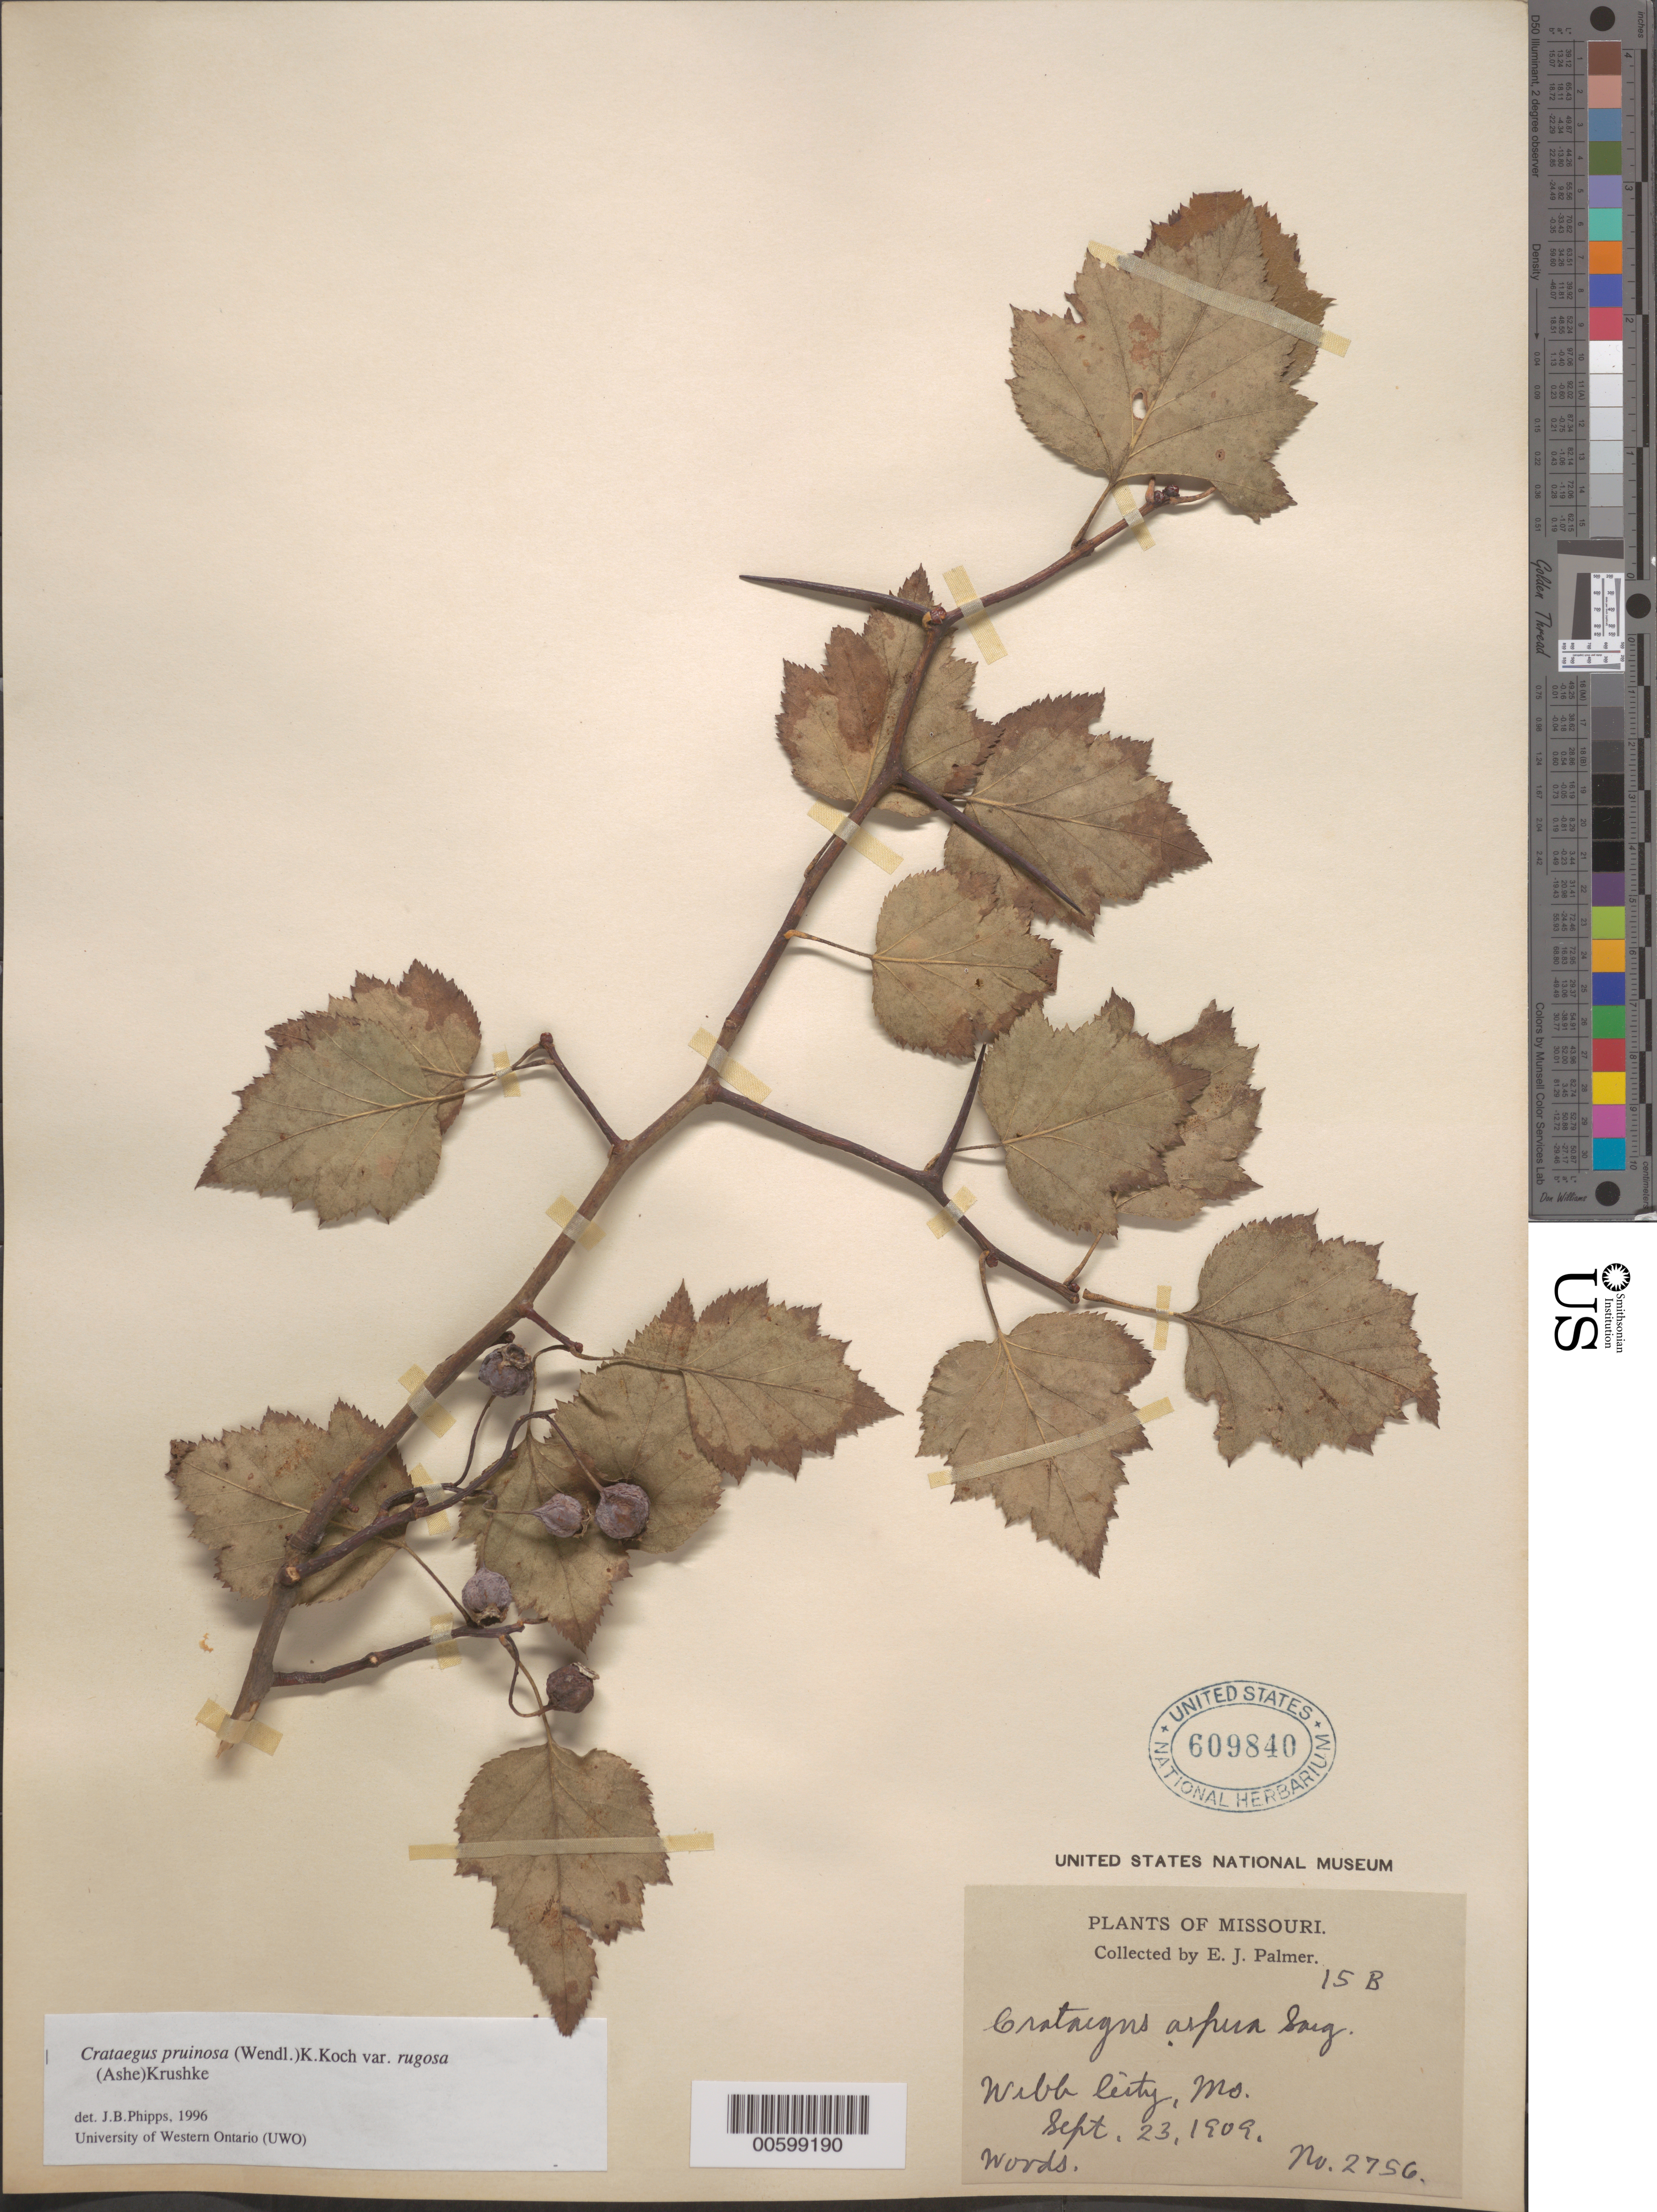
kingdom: Plantae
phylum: Tracheophyta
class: Magnoliopsida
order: Rosales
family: Rosaceae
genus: Crataegus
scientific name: Crataegus pruinosa var. rugosa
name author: (Ashe) Kruschke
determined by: Phipps, James B., (UWO), University of Western Ontario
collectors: E. J. Palmer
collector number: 2756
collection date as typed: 23 Sep 1909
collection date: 1909-09-23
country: United States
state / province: Missouri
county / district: Jasper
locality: Webb City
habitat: Woods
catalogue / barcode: US 609840